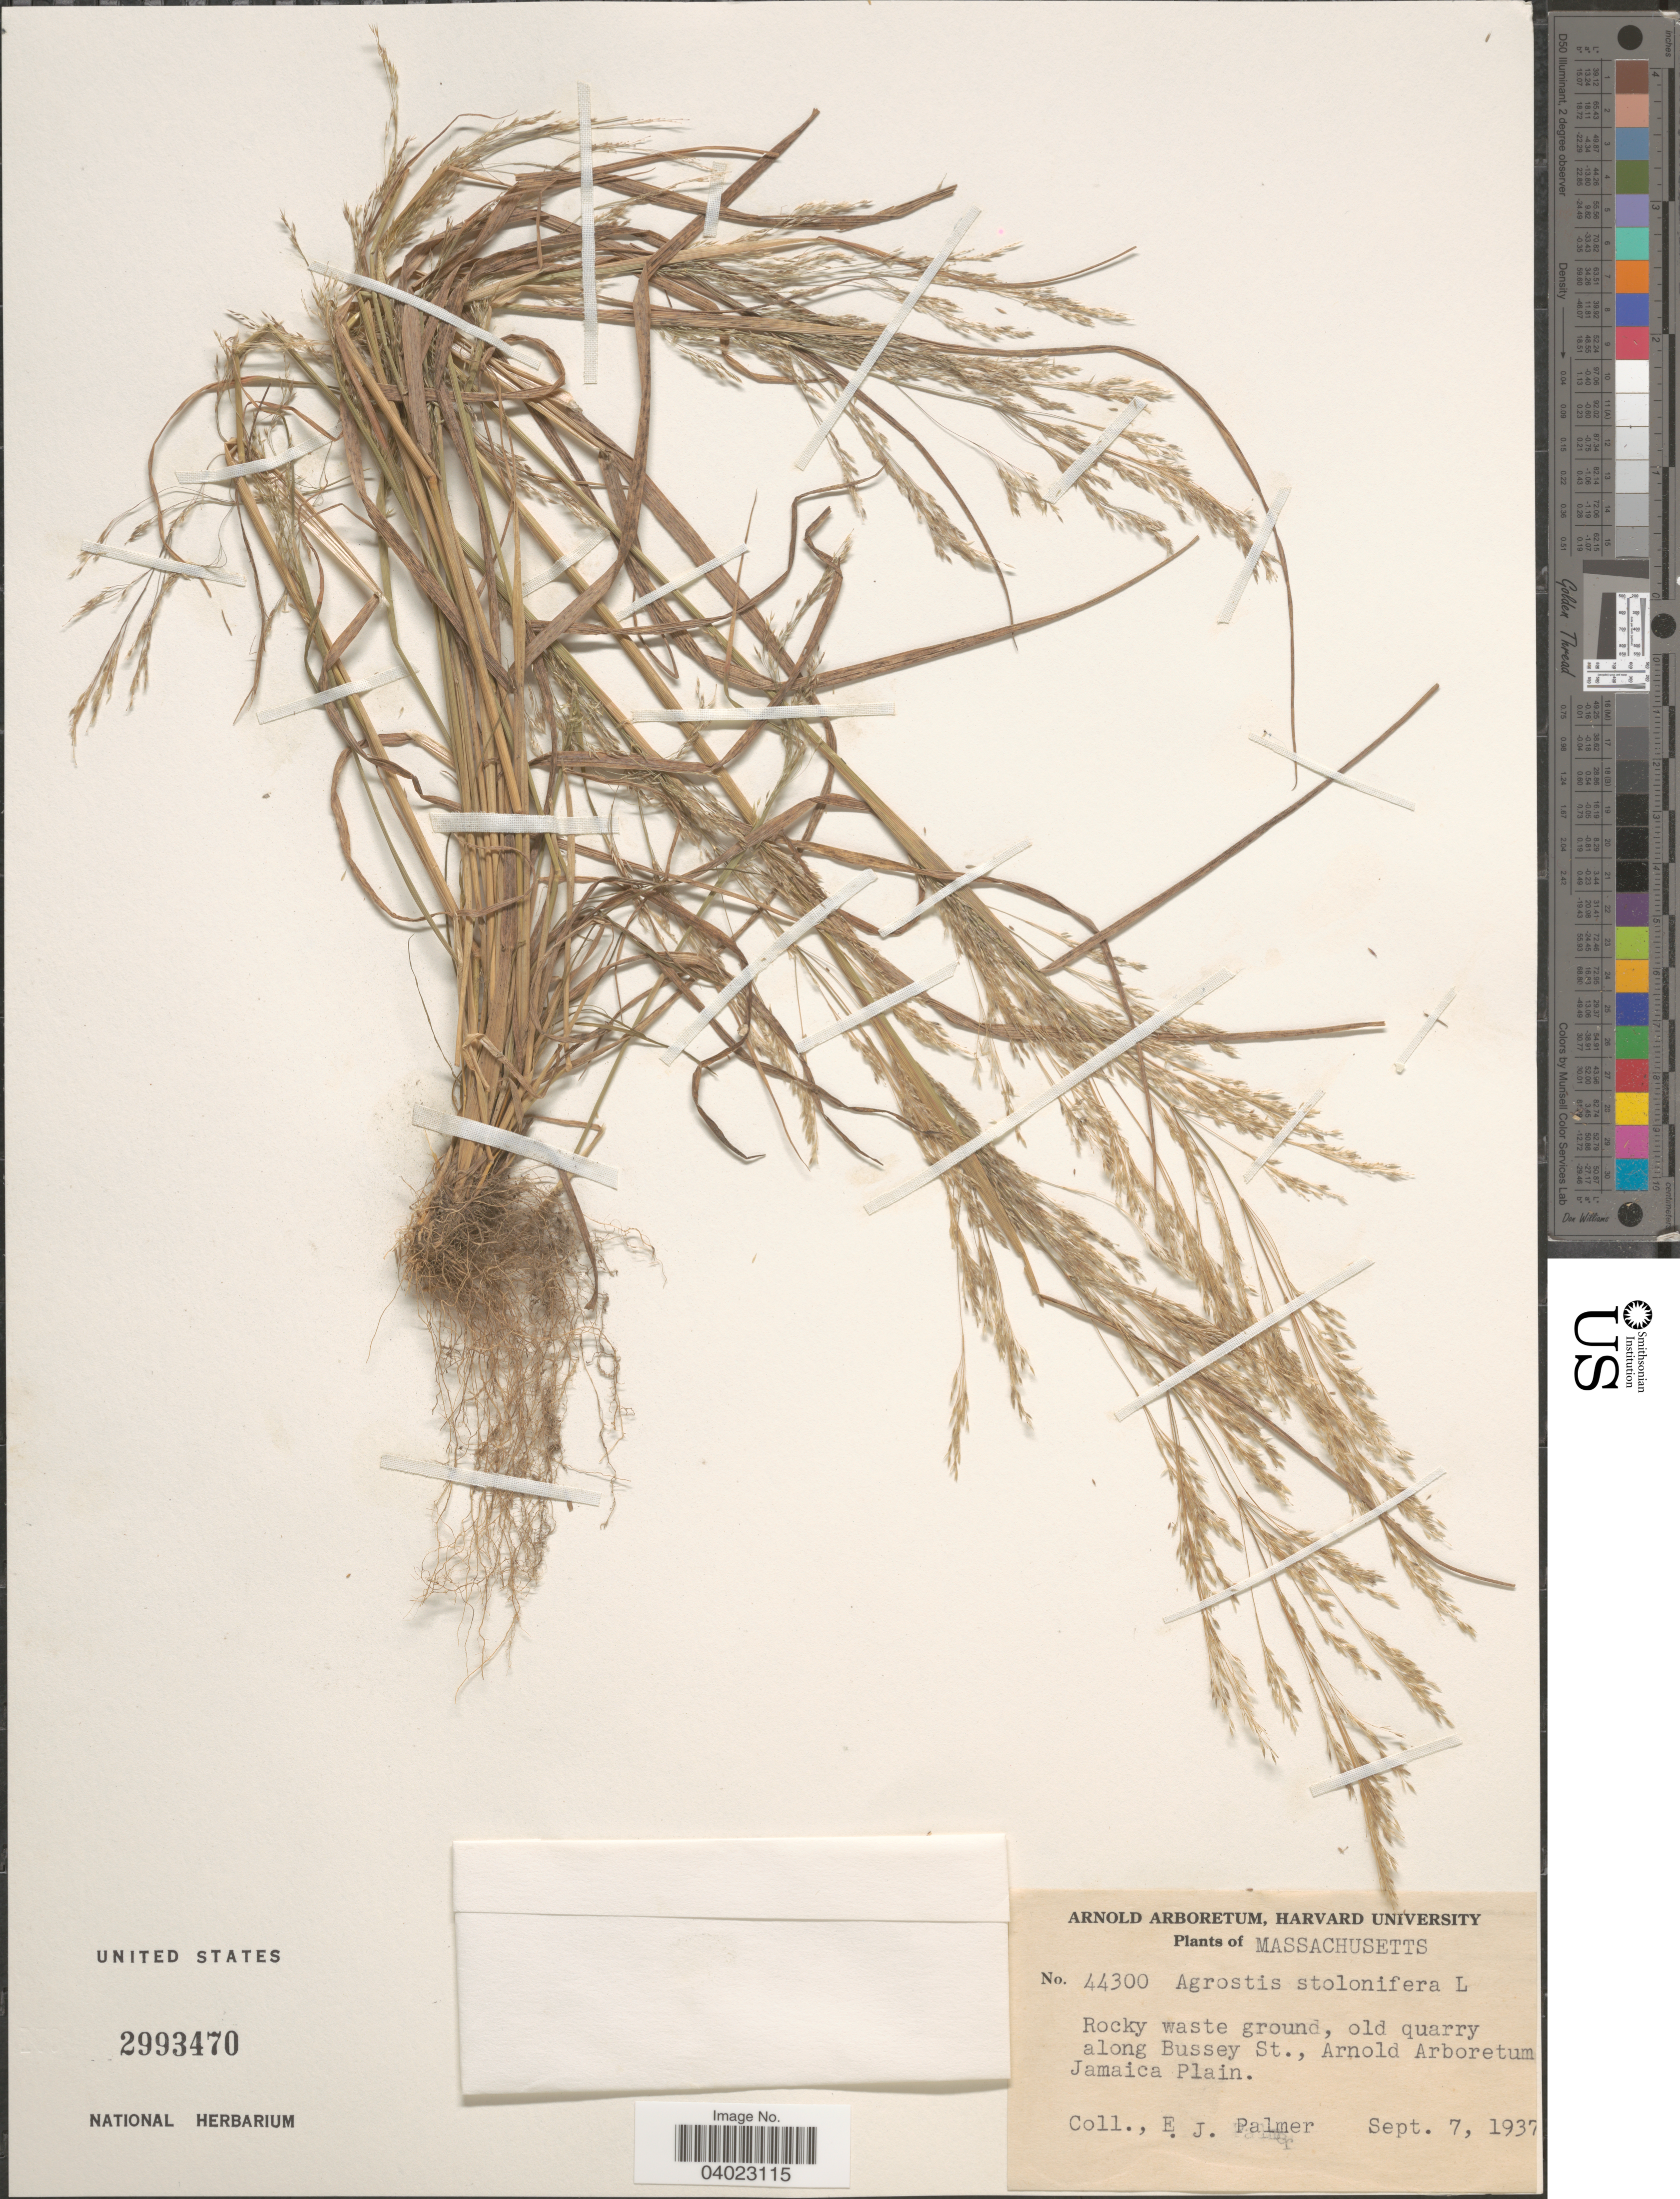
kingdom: Plantae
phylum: Tracheophyta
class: Liliopsida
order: Poales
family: Poaceae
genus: Agrostis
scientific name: Agrostis stolonifera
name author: L.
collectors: E. J. Palmer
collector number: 44300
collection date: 1937-09-07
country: United States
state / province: Massachusetts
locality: Rocky waste ground, old quarry along Bussey St., Arnold Arboretum Jamaica Plain.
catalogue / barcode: US 2993470